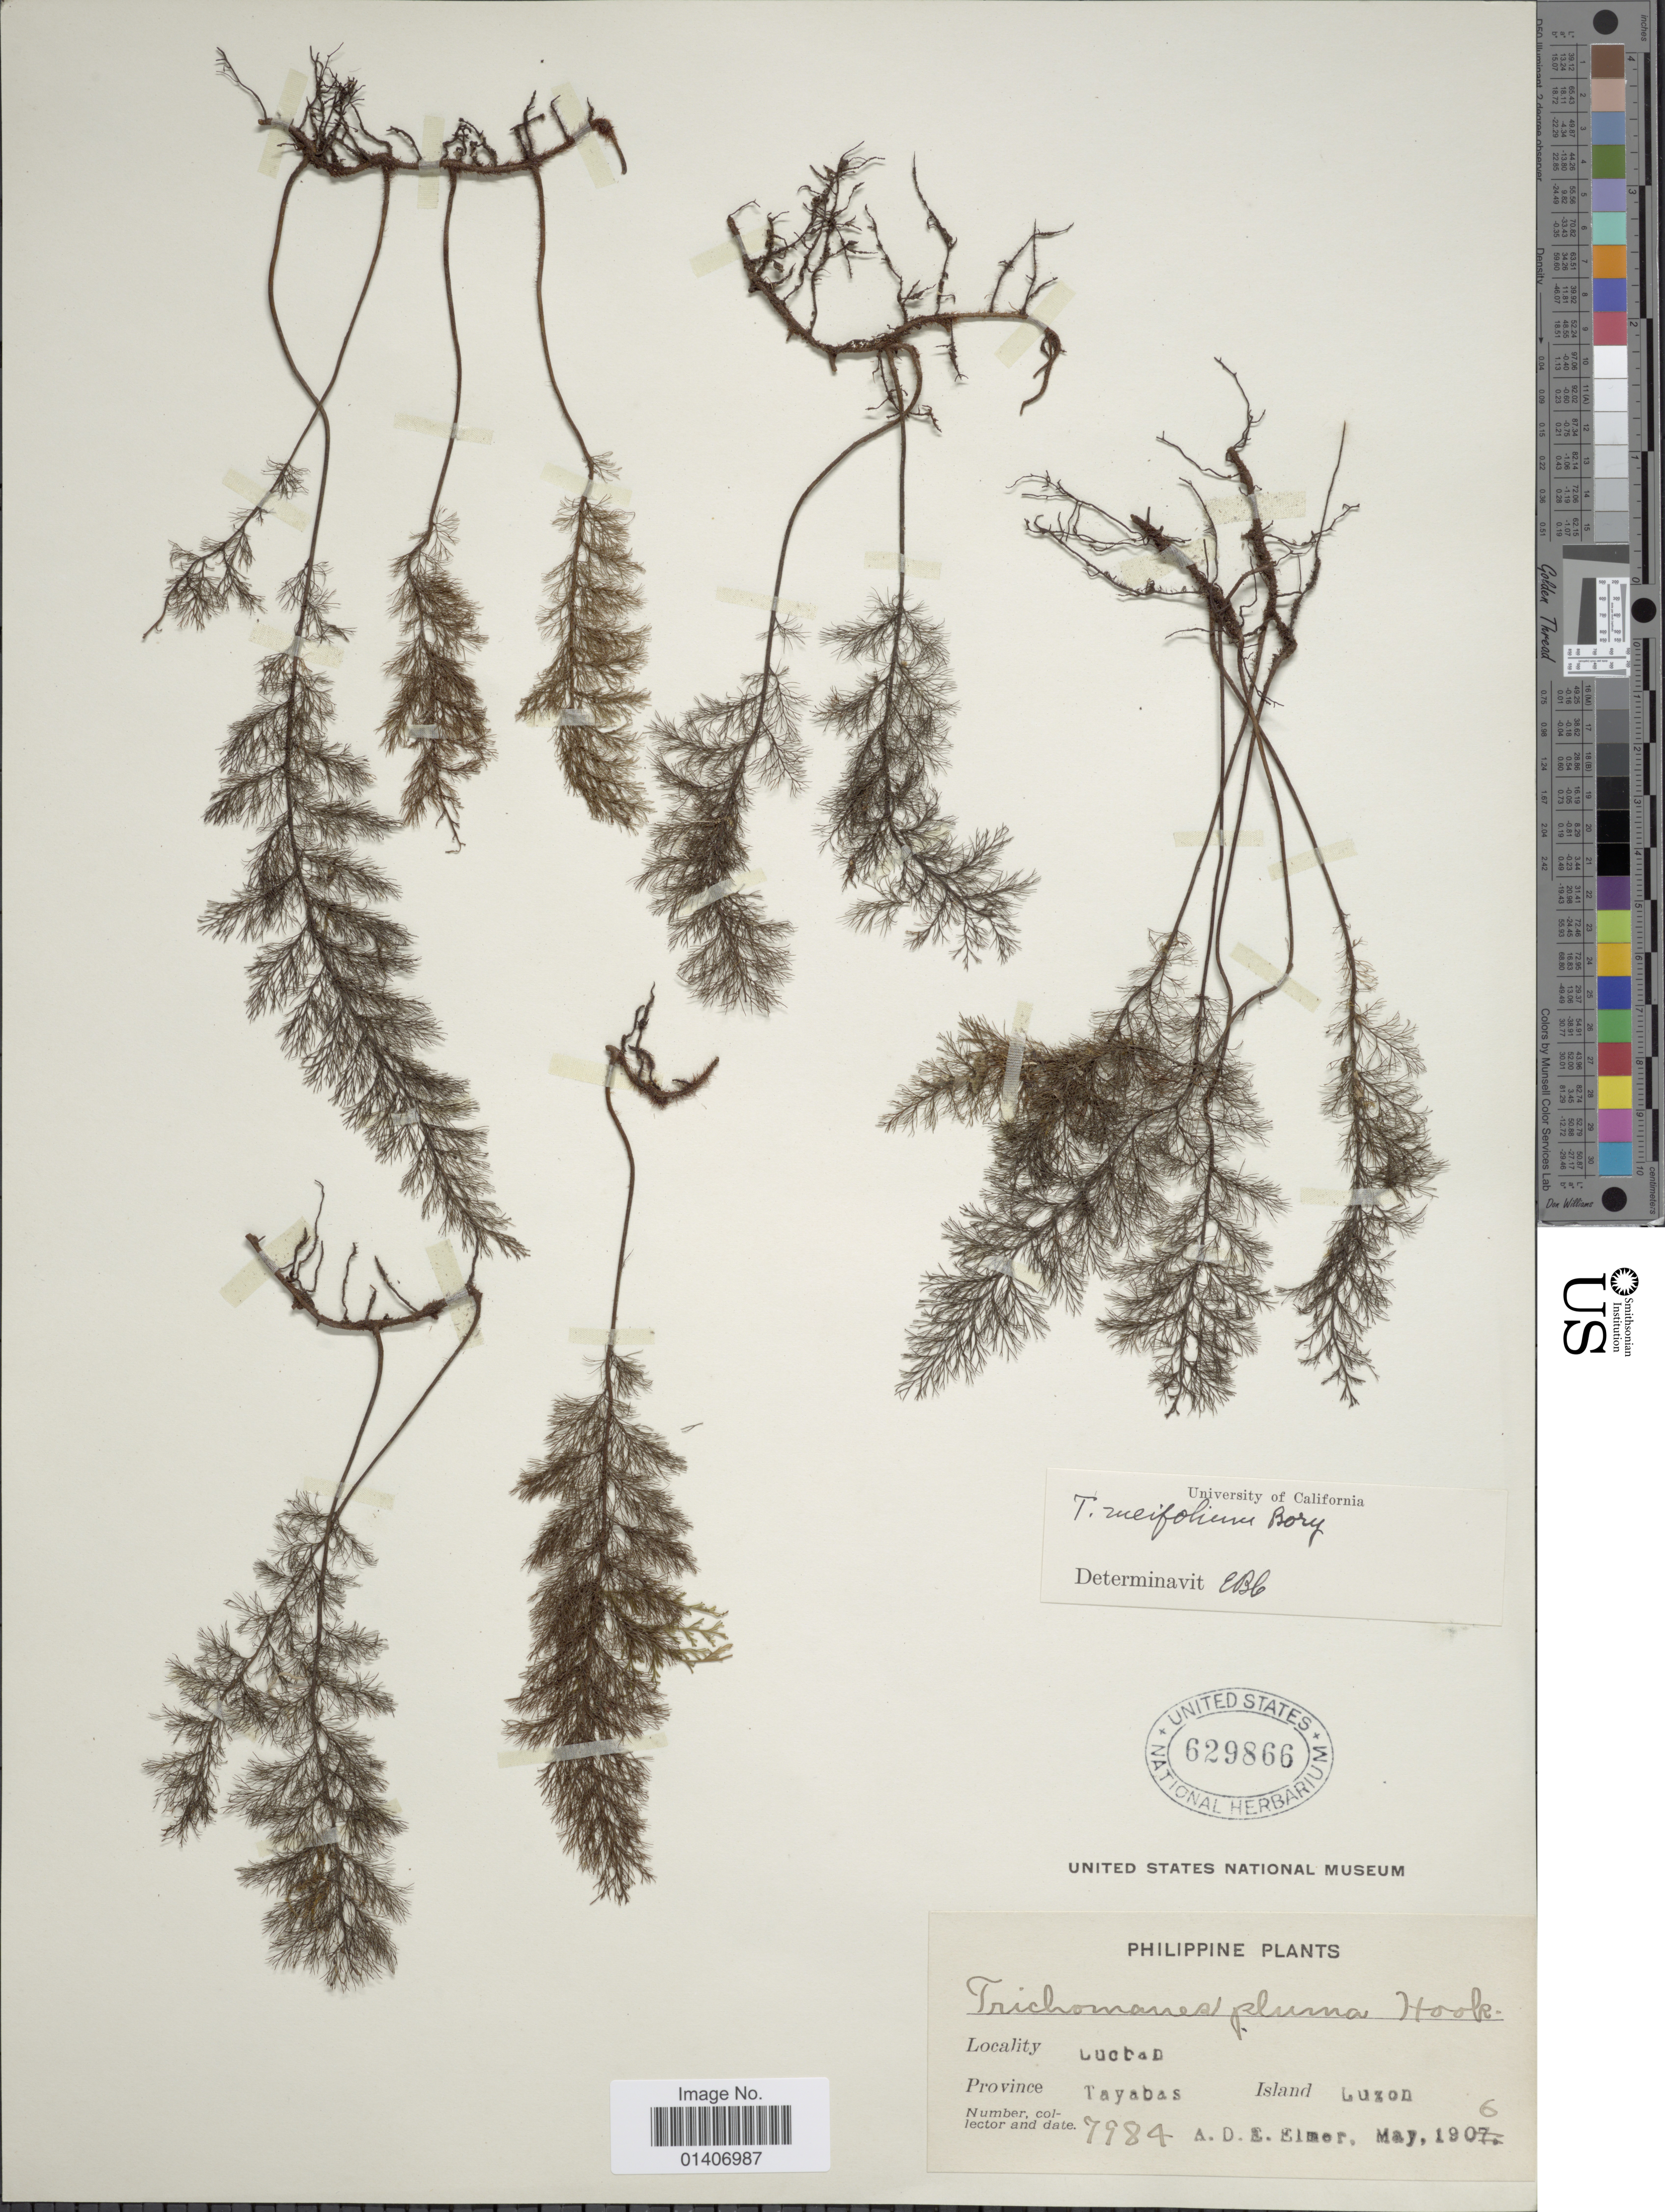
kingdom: Plantae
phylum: Tracheophyta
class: Polypodiopsida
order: Hymenophyllales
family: Hymenophyllaceae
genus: Abrodictyum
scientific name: Abrodictyum meifolium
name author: (Bory) Ebihara & K. Iwats.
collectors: A. D. E. Elmer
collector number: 7984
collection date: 1906-05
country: Philippines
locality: Lucban, Tayabas, Island Luzon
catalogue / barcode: US 629866